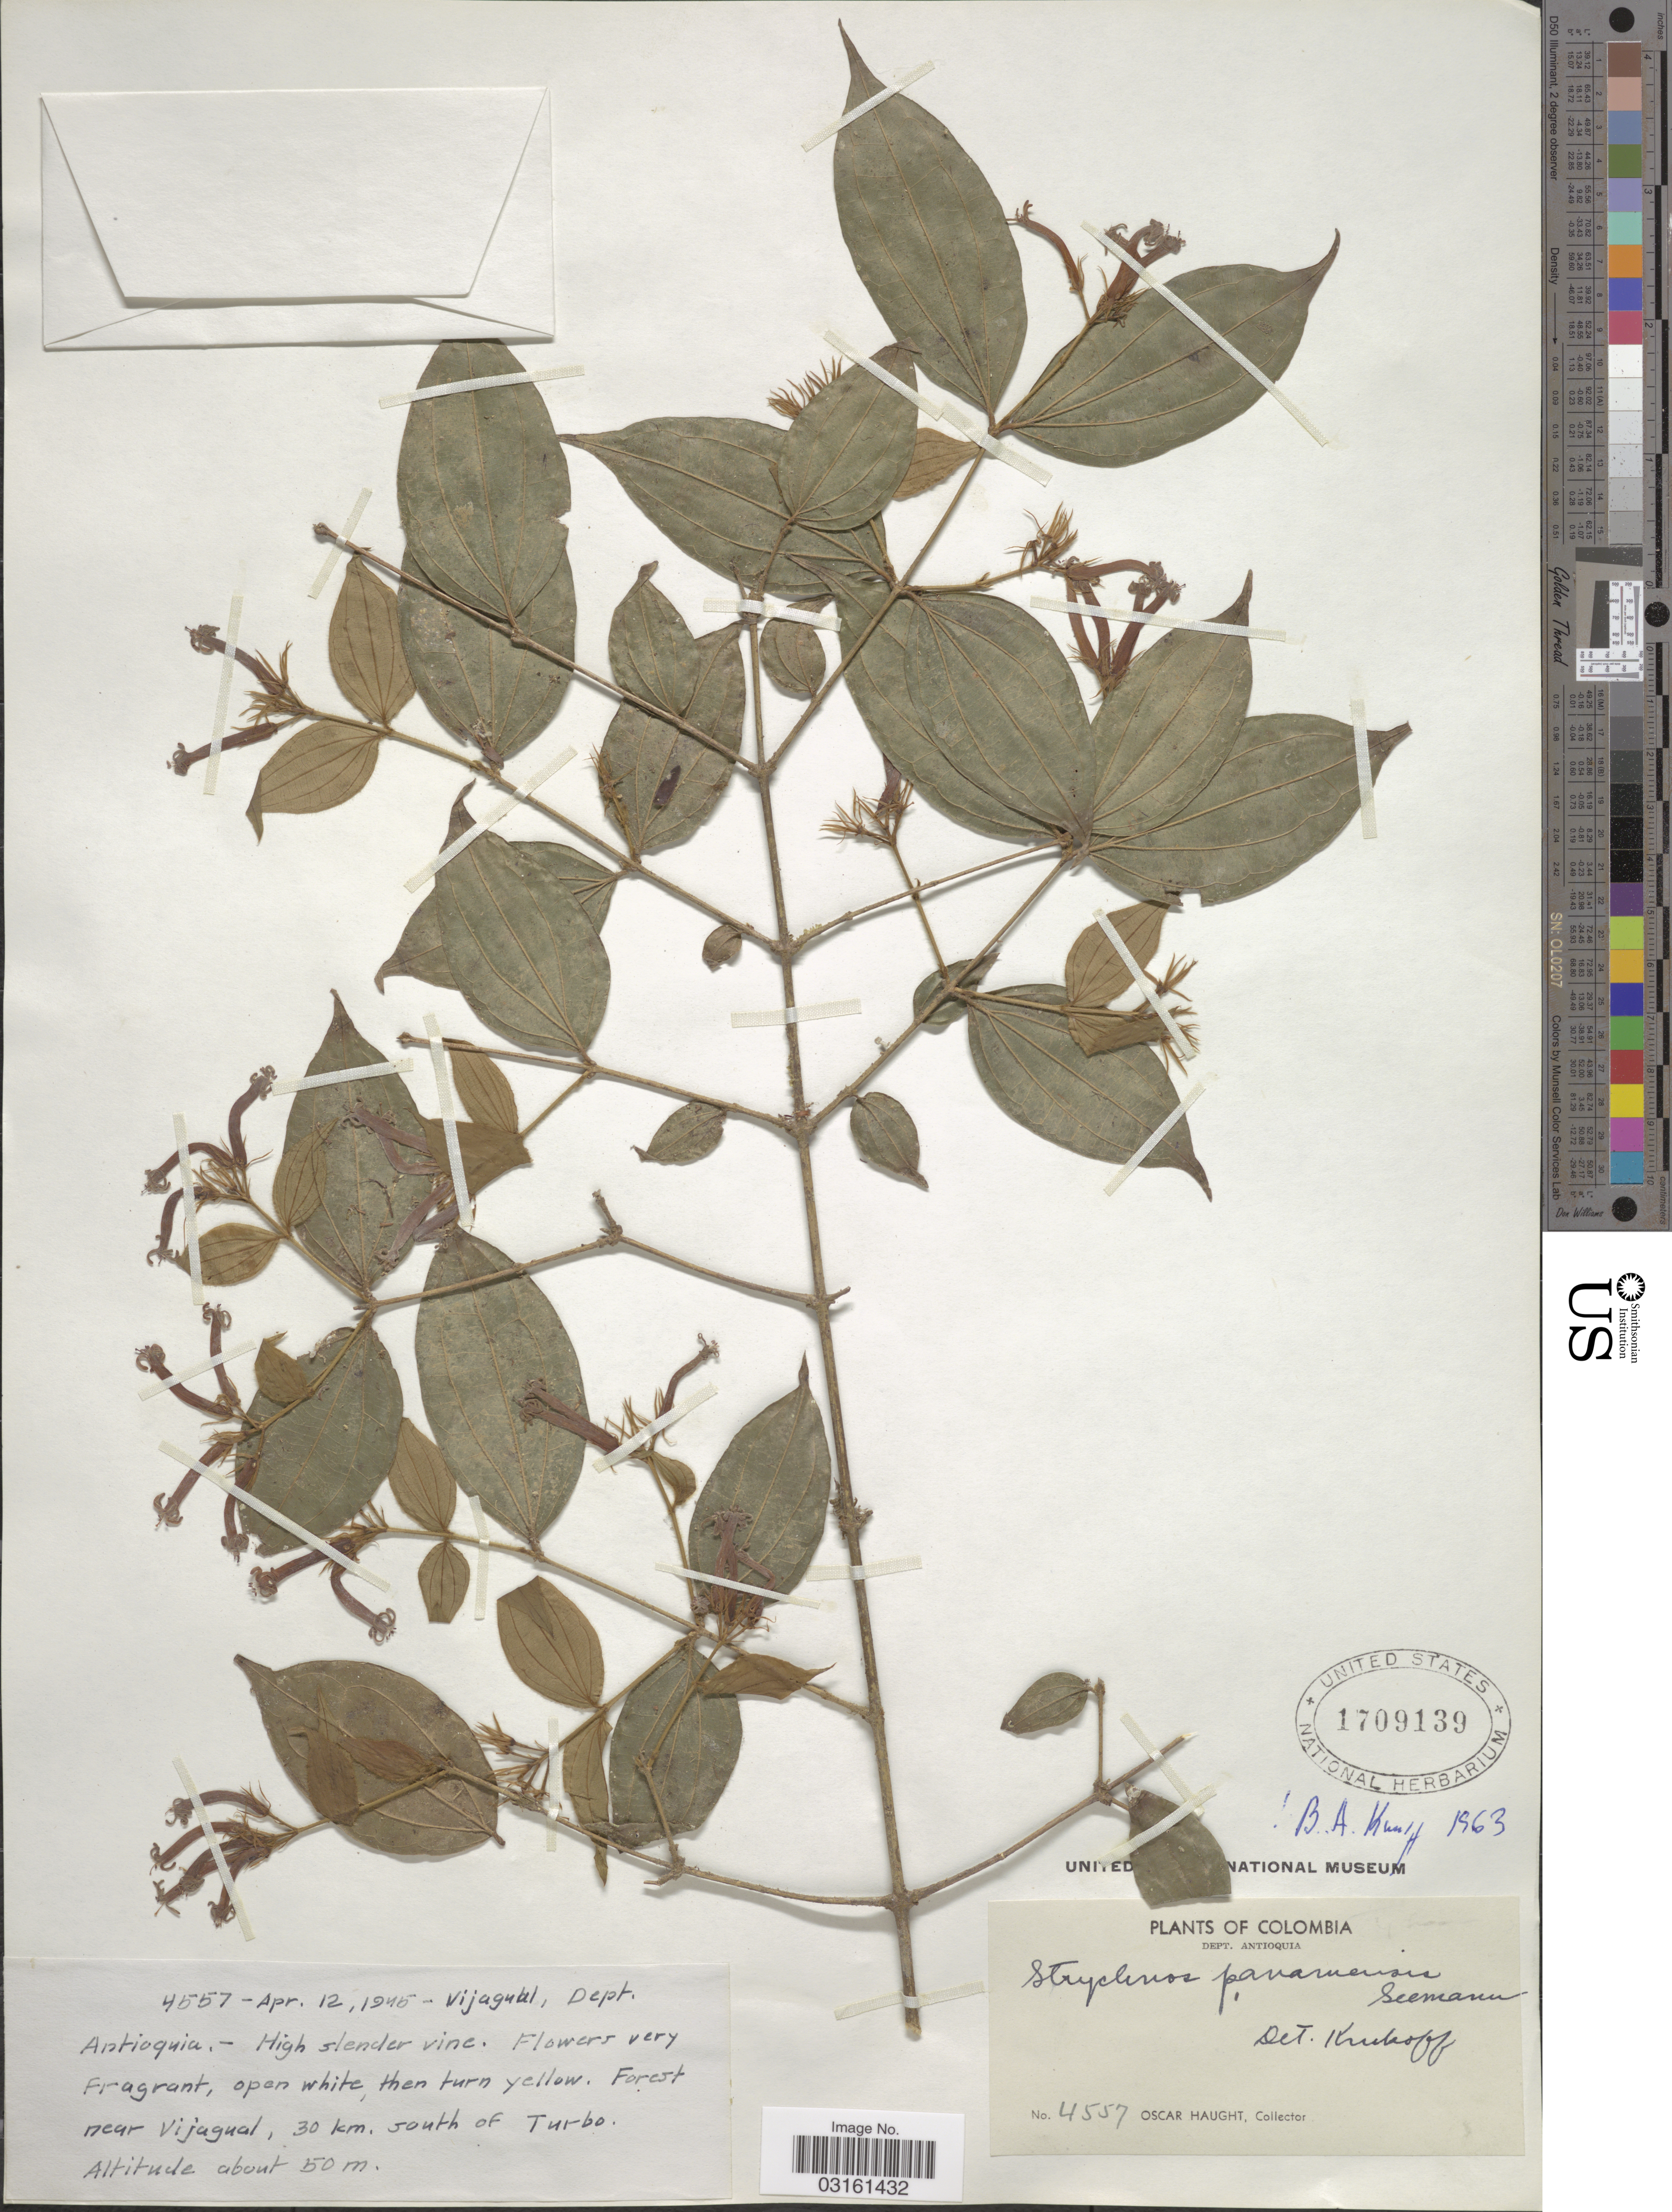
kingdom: Plantae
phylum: Tracheophyta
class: Magnoliopsida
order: Gentianales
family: Loganiaceae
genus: Strychnos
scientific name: Strychnos panamensis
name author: Seem.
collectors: O. L. Haught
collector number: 4557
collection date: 1945-04-12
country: Colombia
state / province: Antioquia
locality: Dept. Antioquia, Vijagual. Forest near Vijagual, 30 km. south of Turbo.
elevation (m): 50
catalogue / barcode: US 1709139